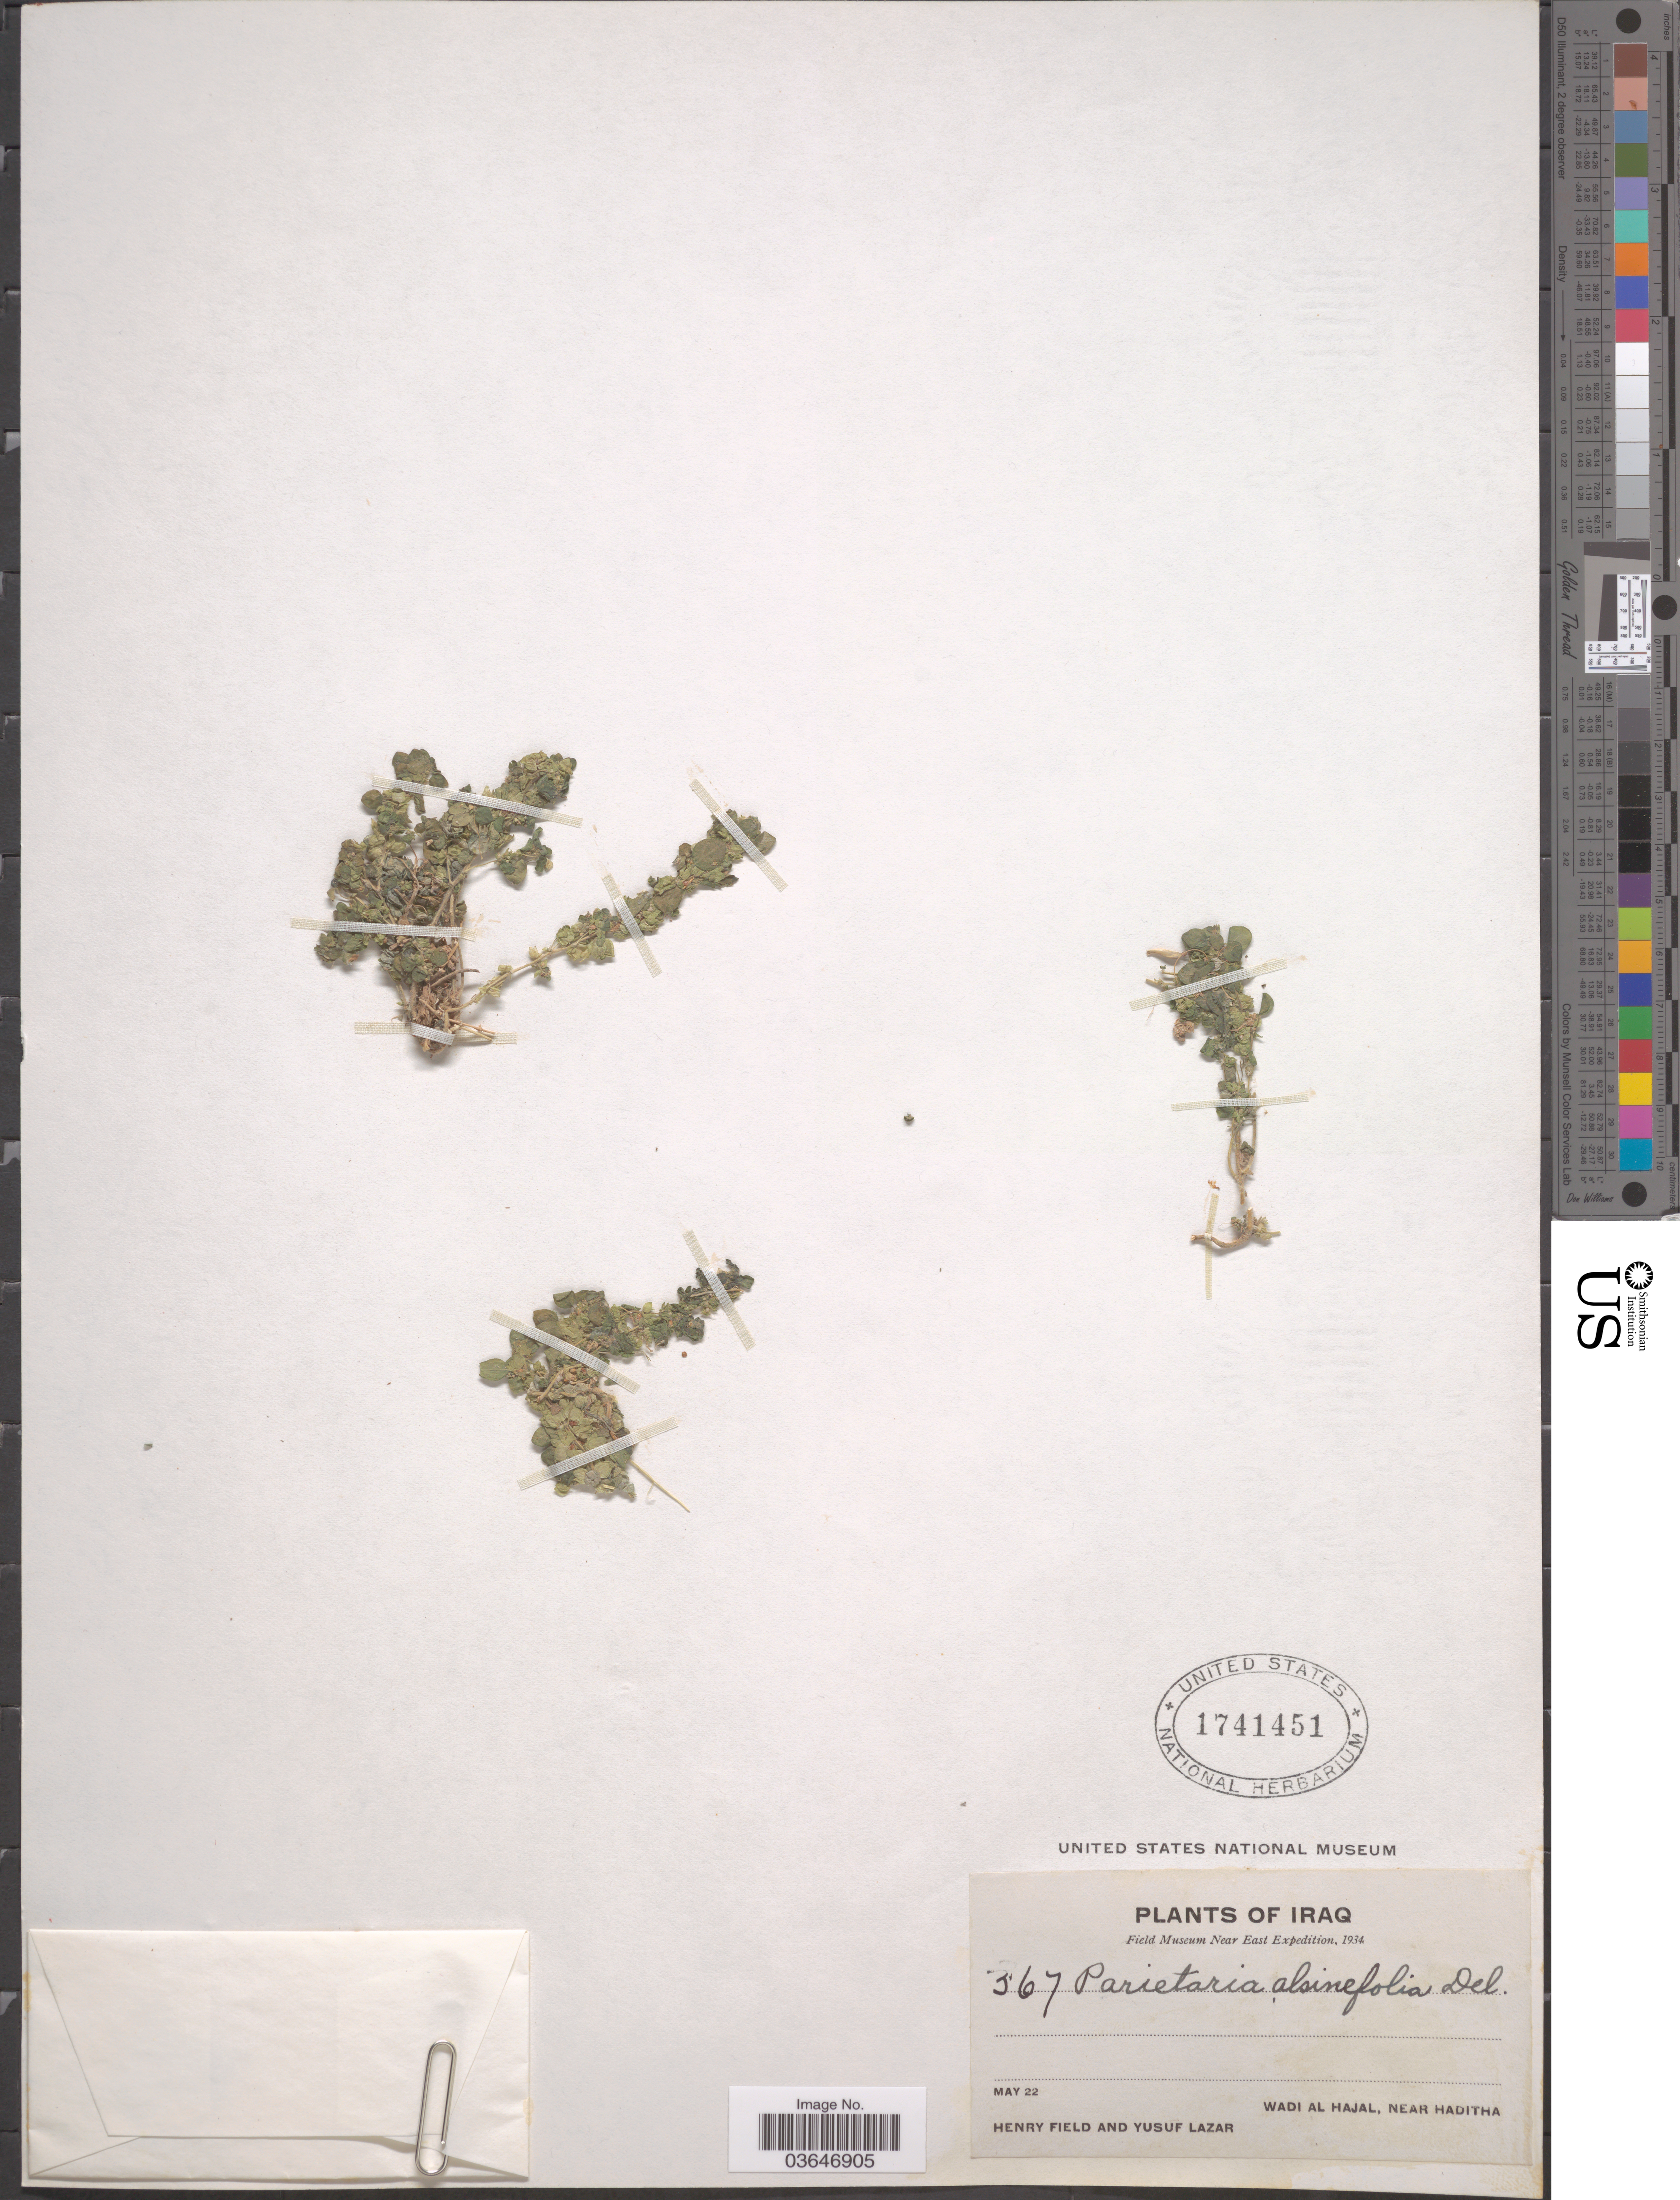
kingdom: Plantae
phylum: Tracheophyta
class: Magnoliopsida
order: Rosales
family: Urticaceae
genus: Parietaria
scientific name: Parietaria alsinifolia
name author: Delile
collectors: H. Field & Y. Lazar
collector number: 367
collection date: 1934-05-22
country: Iraq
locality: Wadi al Hajal near Haditha.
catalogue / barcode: US 1741451